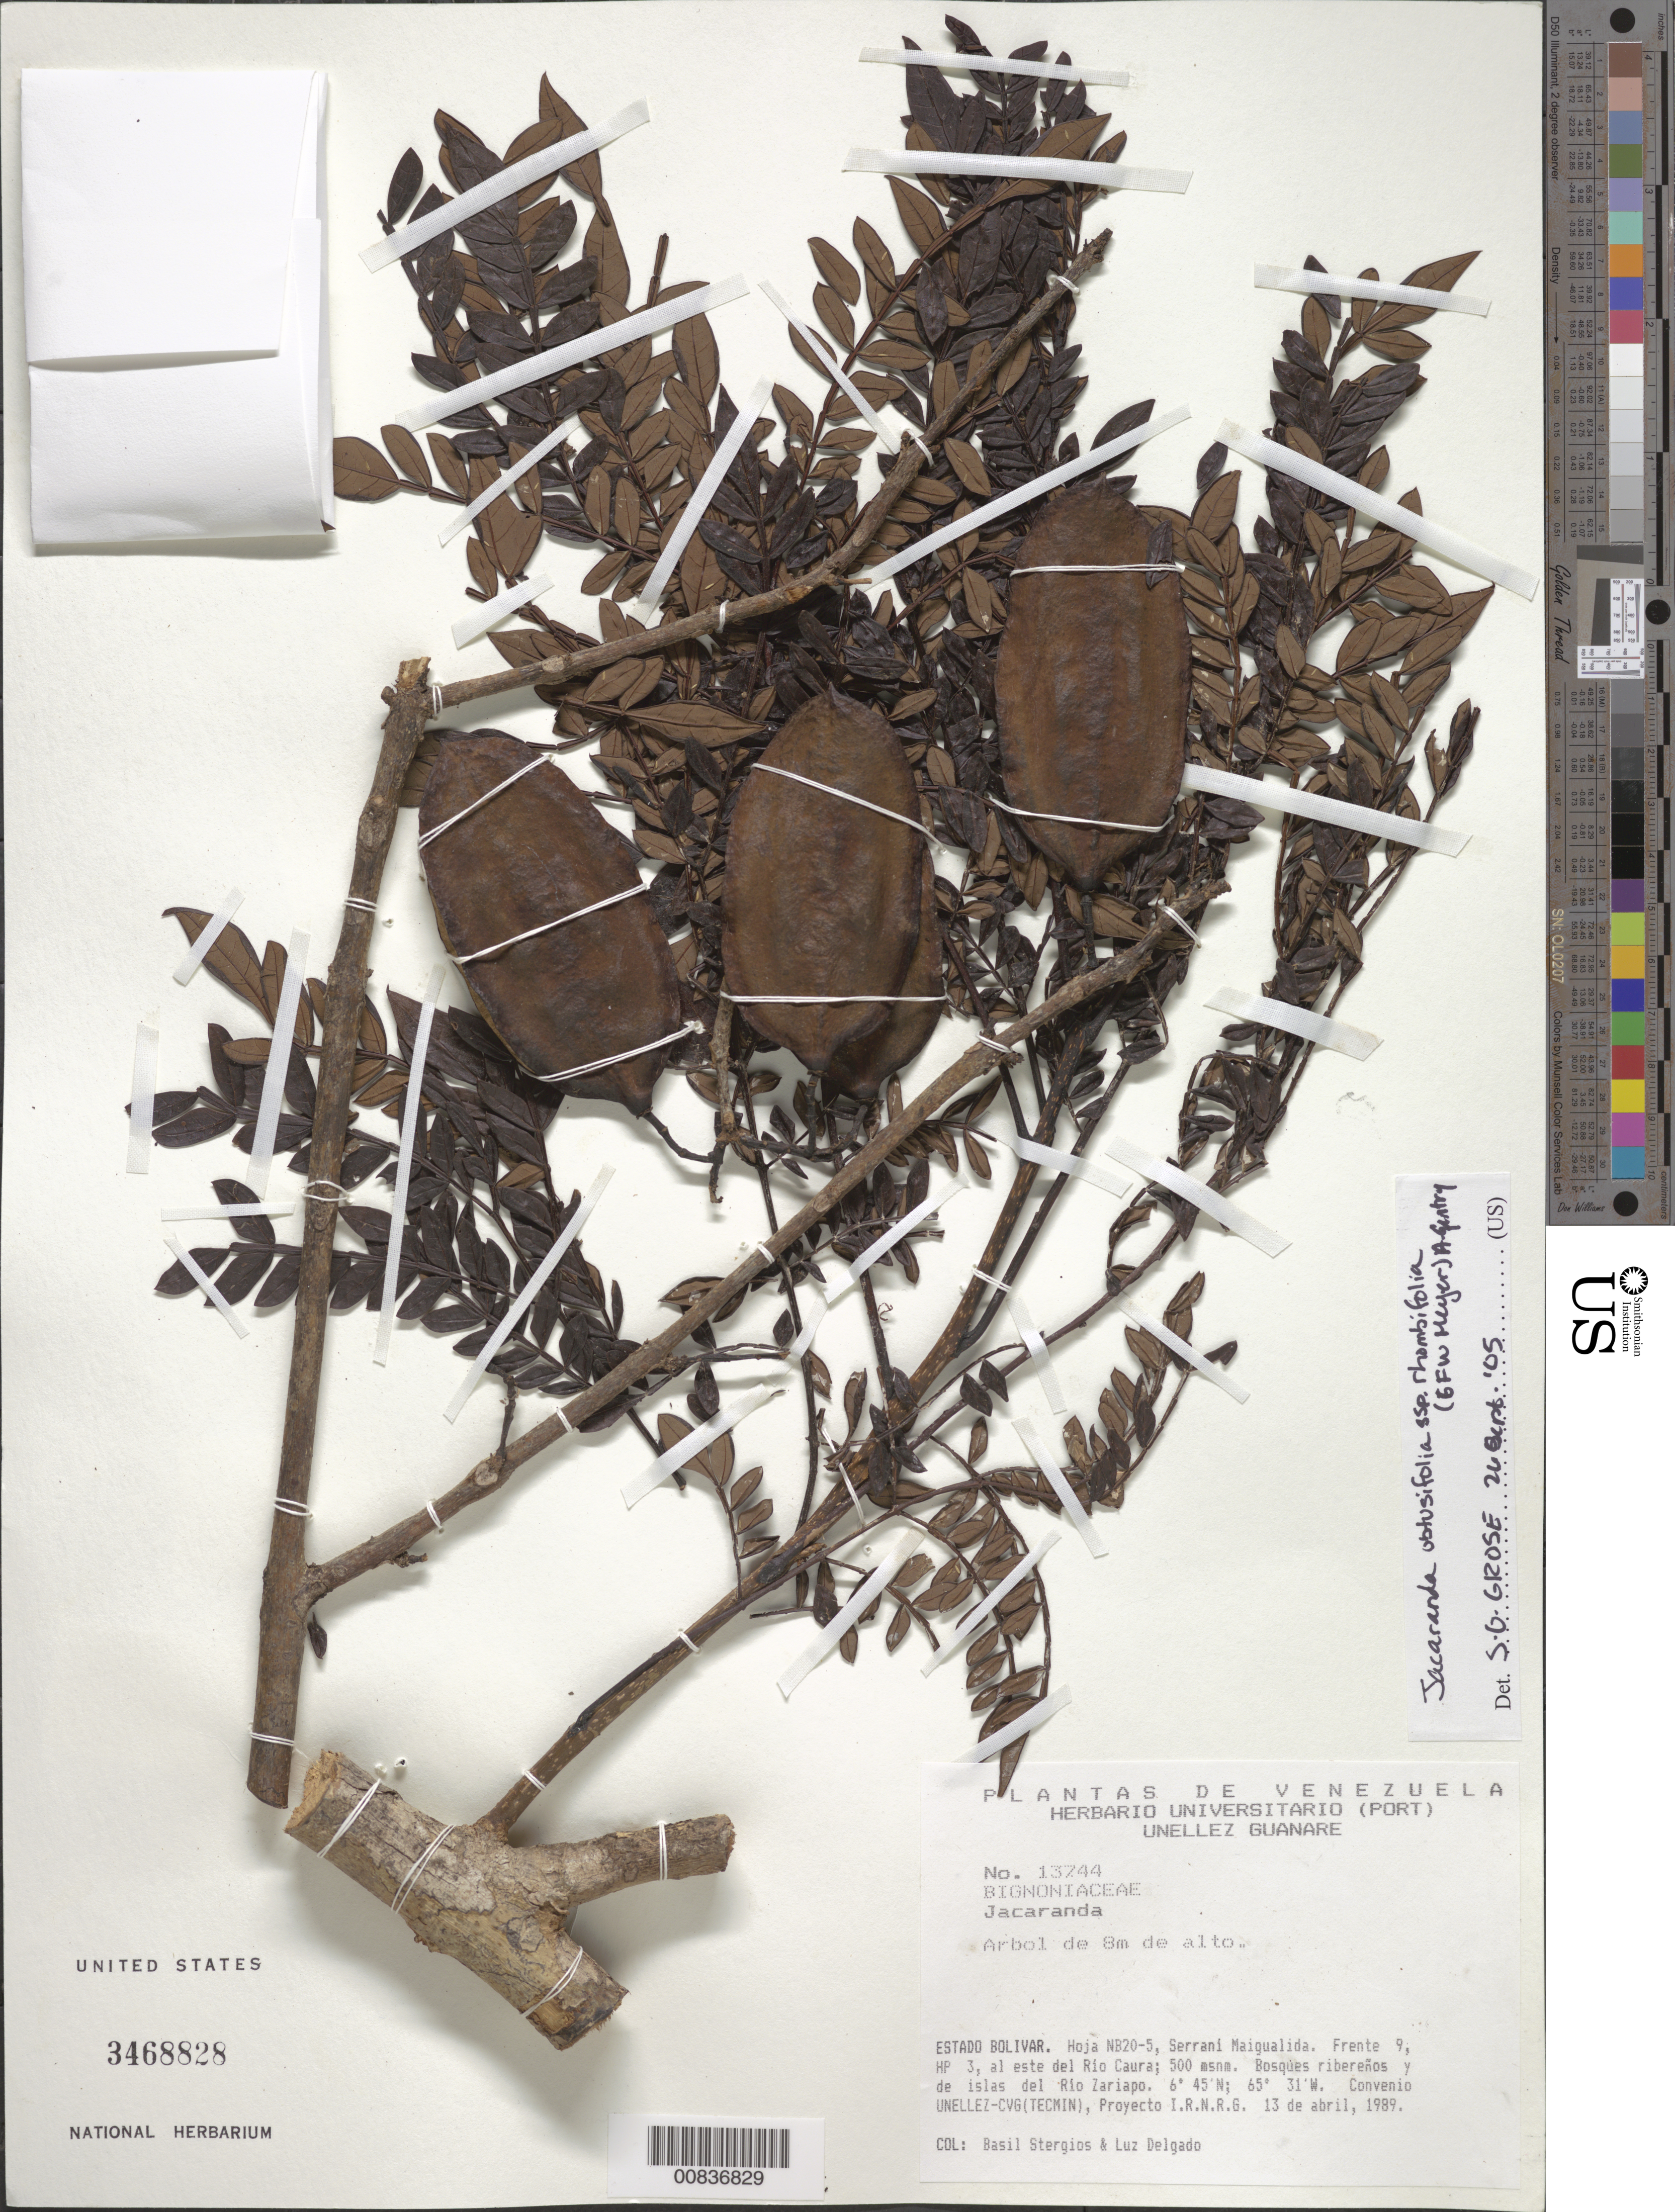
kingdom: Plantae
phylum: Tracheophyta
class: Magnoliopsida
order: Lamiales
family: Bignoniaceae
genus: Jacaranda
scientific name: Jacaranda obtusifolia subsp. rhombifolia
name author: (G. Mey.) A.H. Gentry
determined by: Grose, S. O.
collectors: B. G. Stergios & L. Delgado V.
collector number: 13744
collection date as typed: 13-Apr-89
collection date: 1989-04-13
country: Venezuela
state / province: Bolívar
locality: Serrania Maigualida, E del río Caura, cerca de las riberas del río Zariapo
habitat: Bosques ribereños y de islas del río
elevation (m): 500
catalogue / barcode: US 3468828